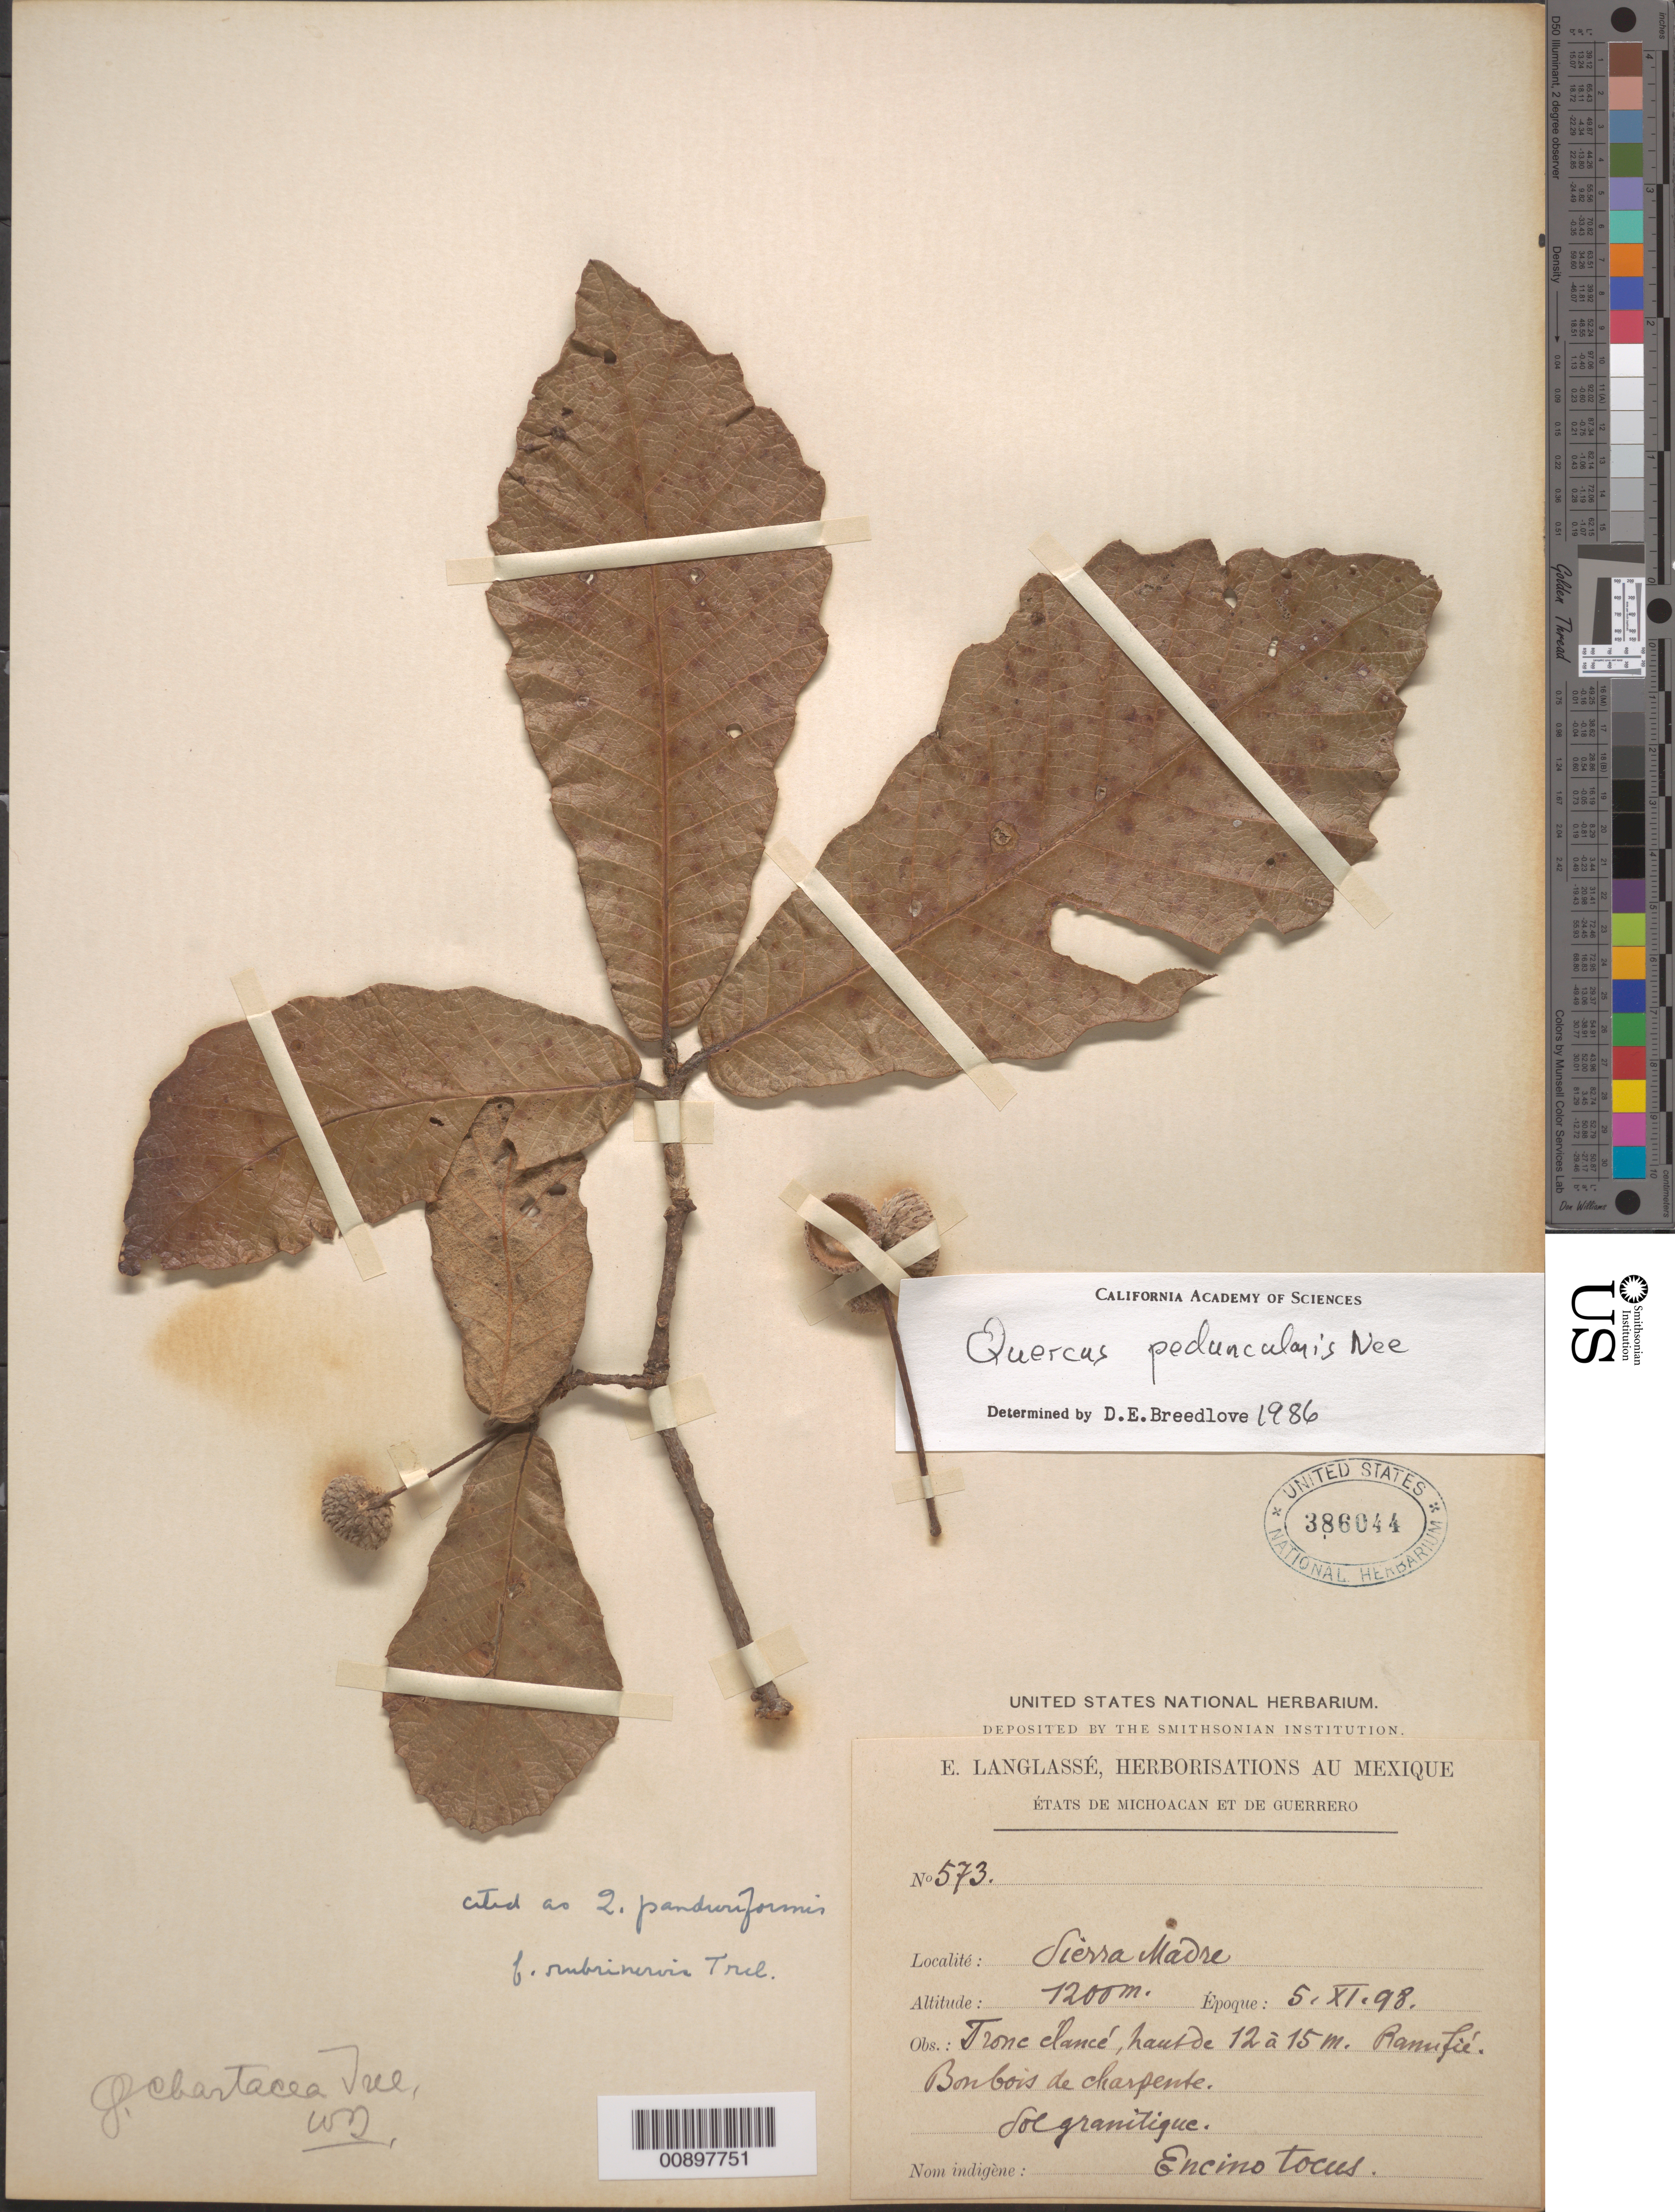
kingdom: Plantae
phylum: Tracheophyta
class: Magnoliopsida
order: Fagales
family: Fagaceae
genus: Quercus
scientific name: Quercus peduncularis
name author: Née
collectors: E. Langlassé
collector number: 573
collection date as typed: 05 Nov 1898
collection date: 1898-11-05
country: Mexico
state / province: Guerrero / Michoacán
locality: États de Michoacán et de Guerrero. Sierra Madre.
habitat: Sol granitique.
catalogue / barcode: US 386044